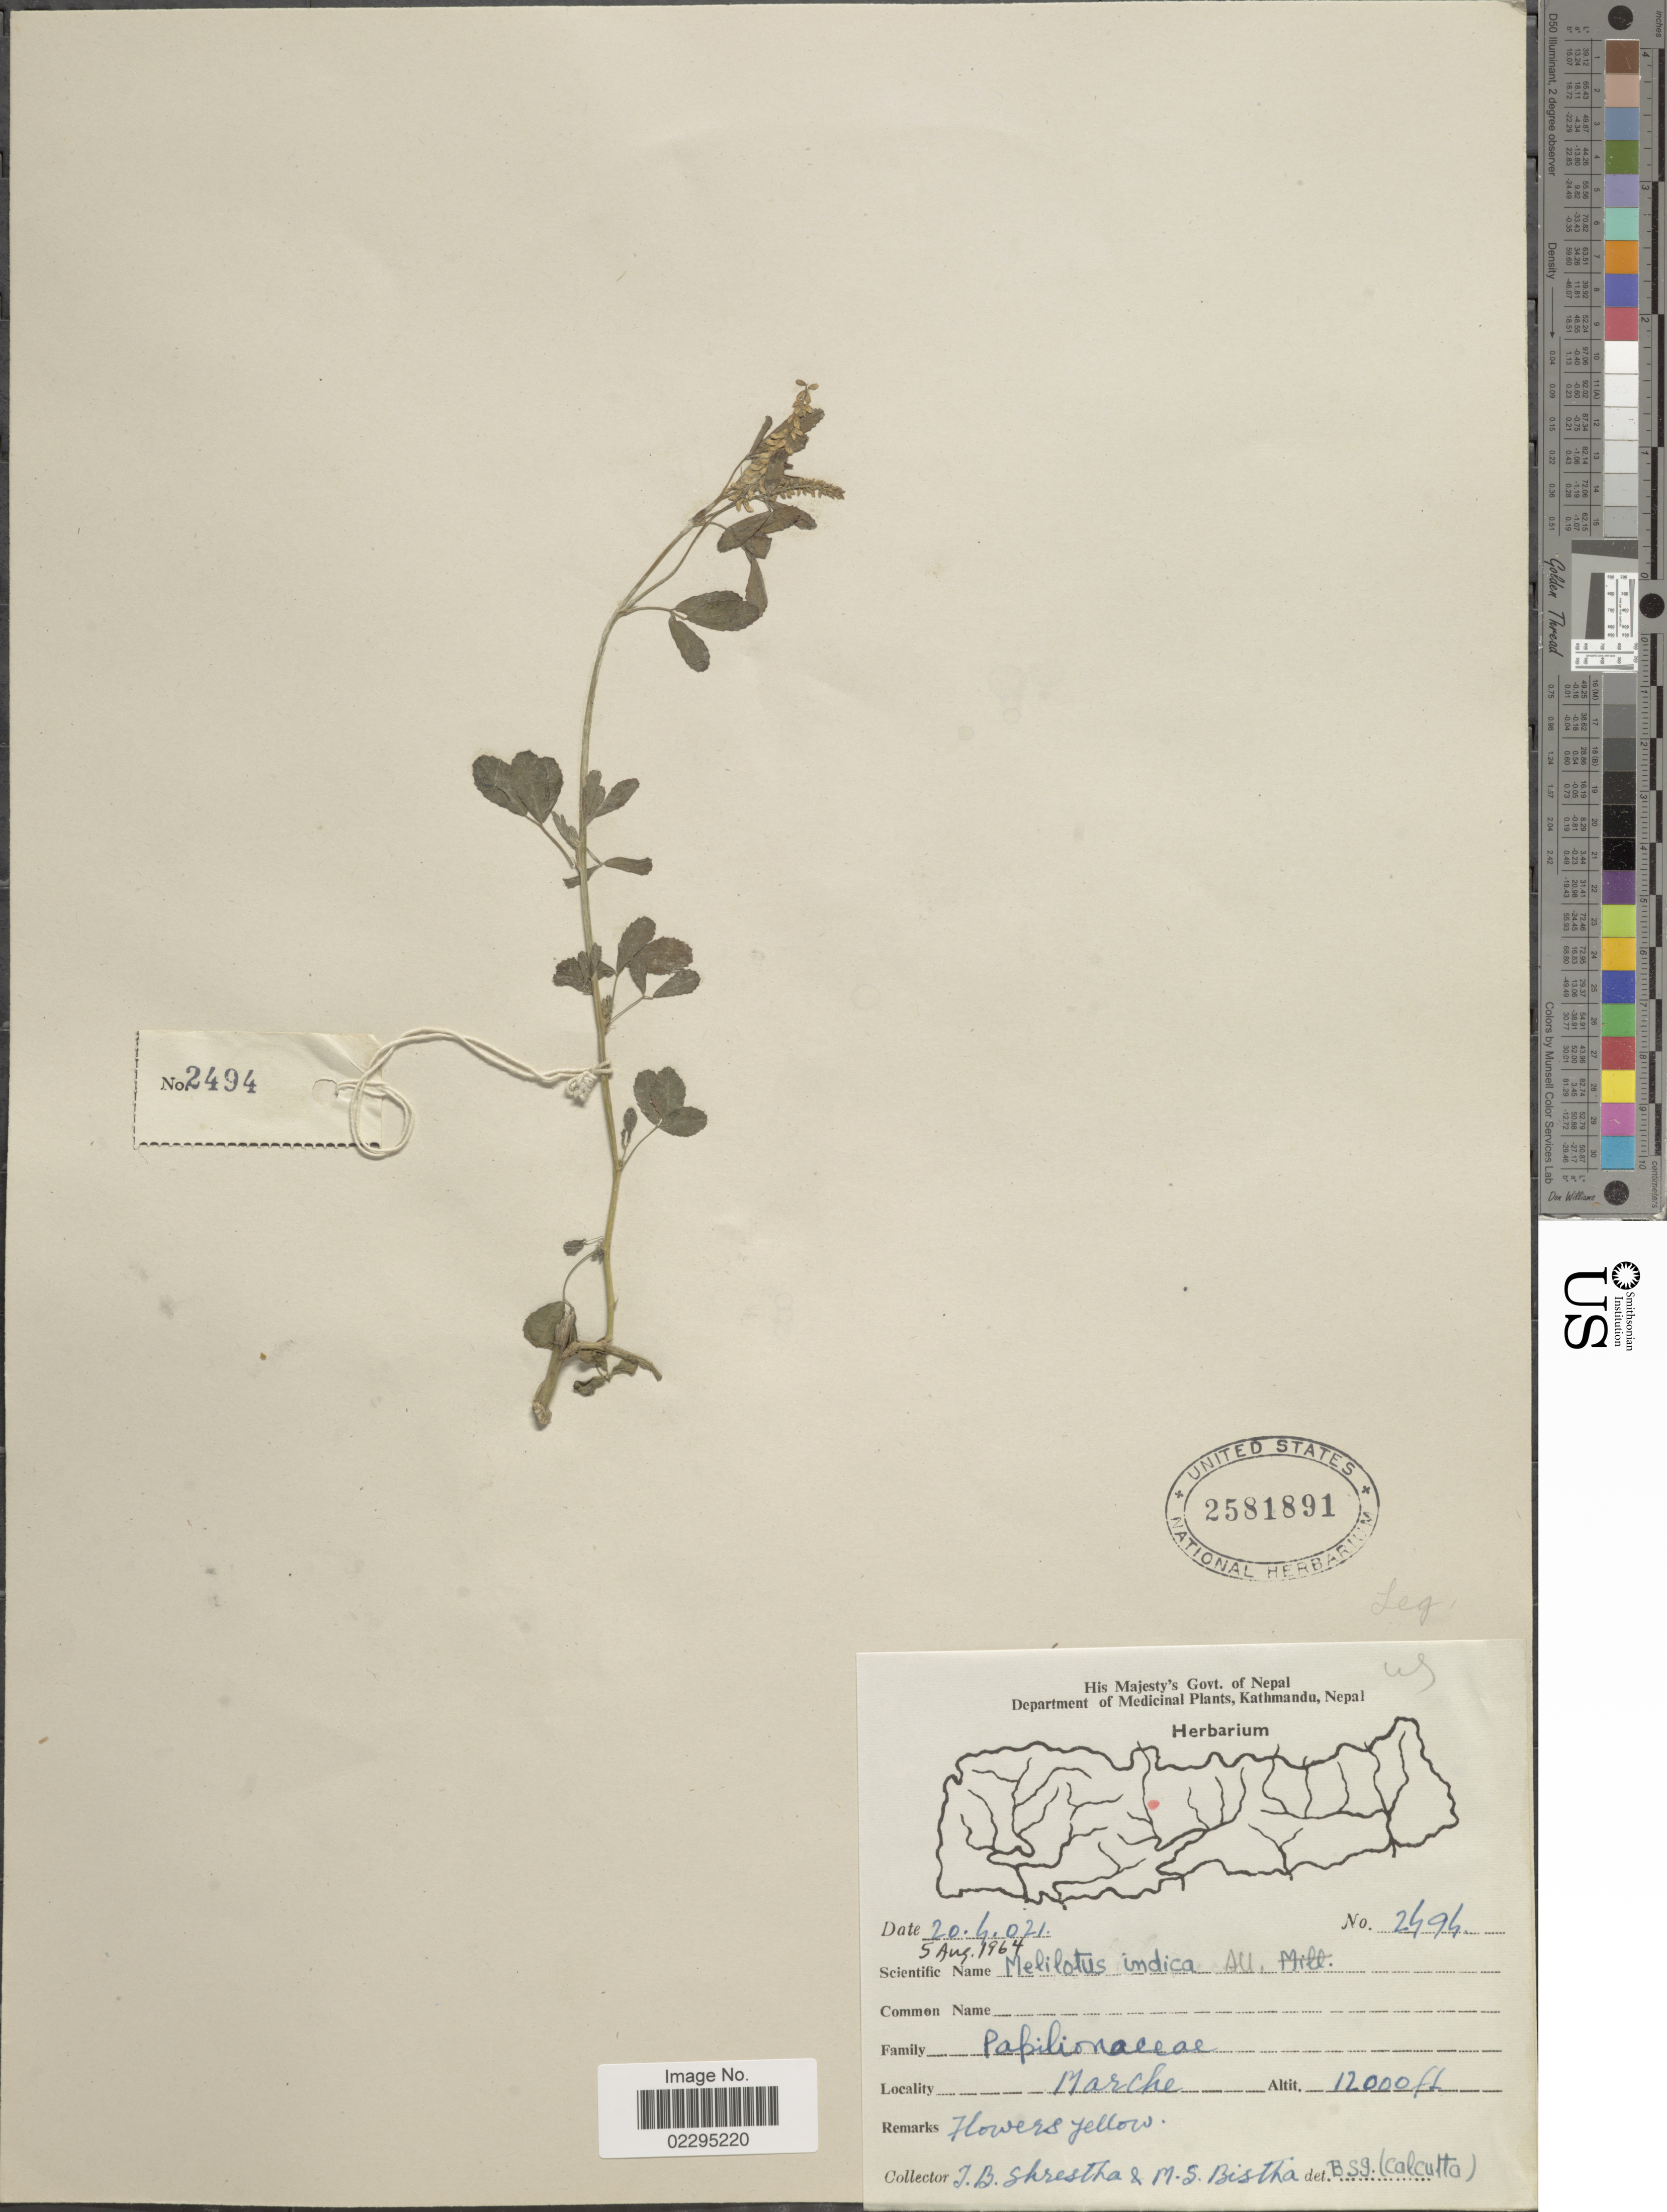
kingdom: Plantae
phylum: Tracheophyta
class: Magnoliopsida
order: Fabales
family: Fabaceae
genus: Melilotus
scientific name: Melilotus indicus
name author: (L.) All.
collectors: T. B. Shrestha & M. Bistha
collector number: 2494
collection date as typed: Transcribed d/m/y: 20/4/21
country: Nepal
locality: Marche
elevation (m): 3658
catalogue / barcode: US 2581891